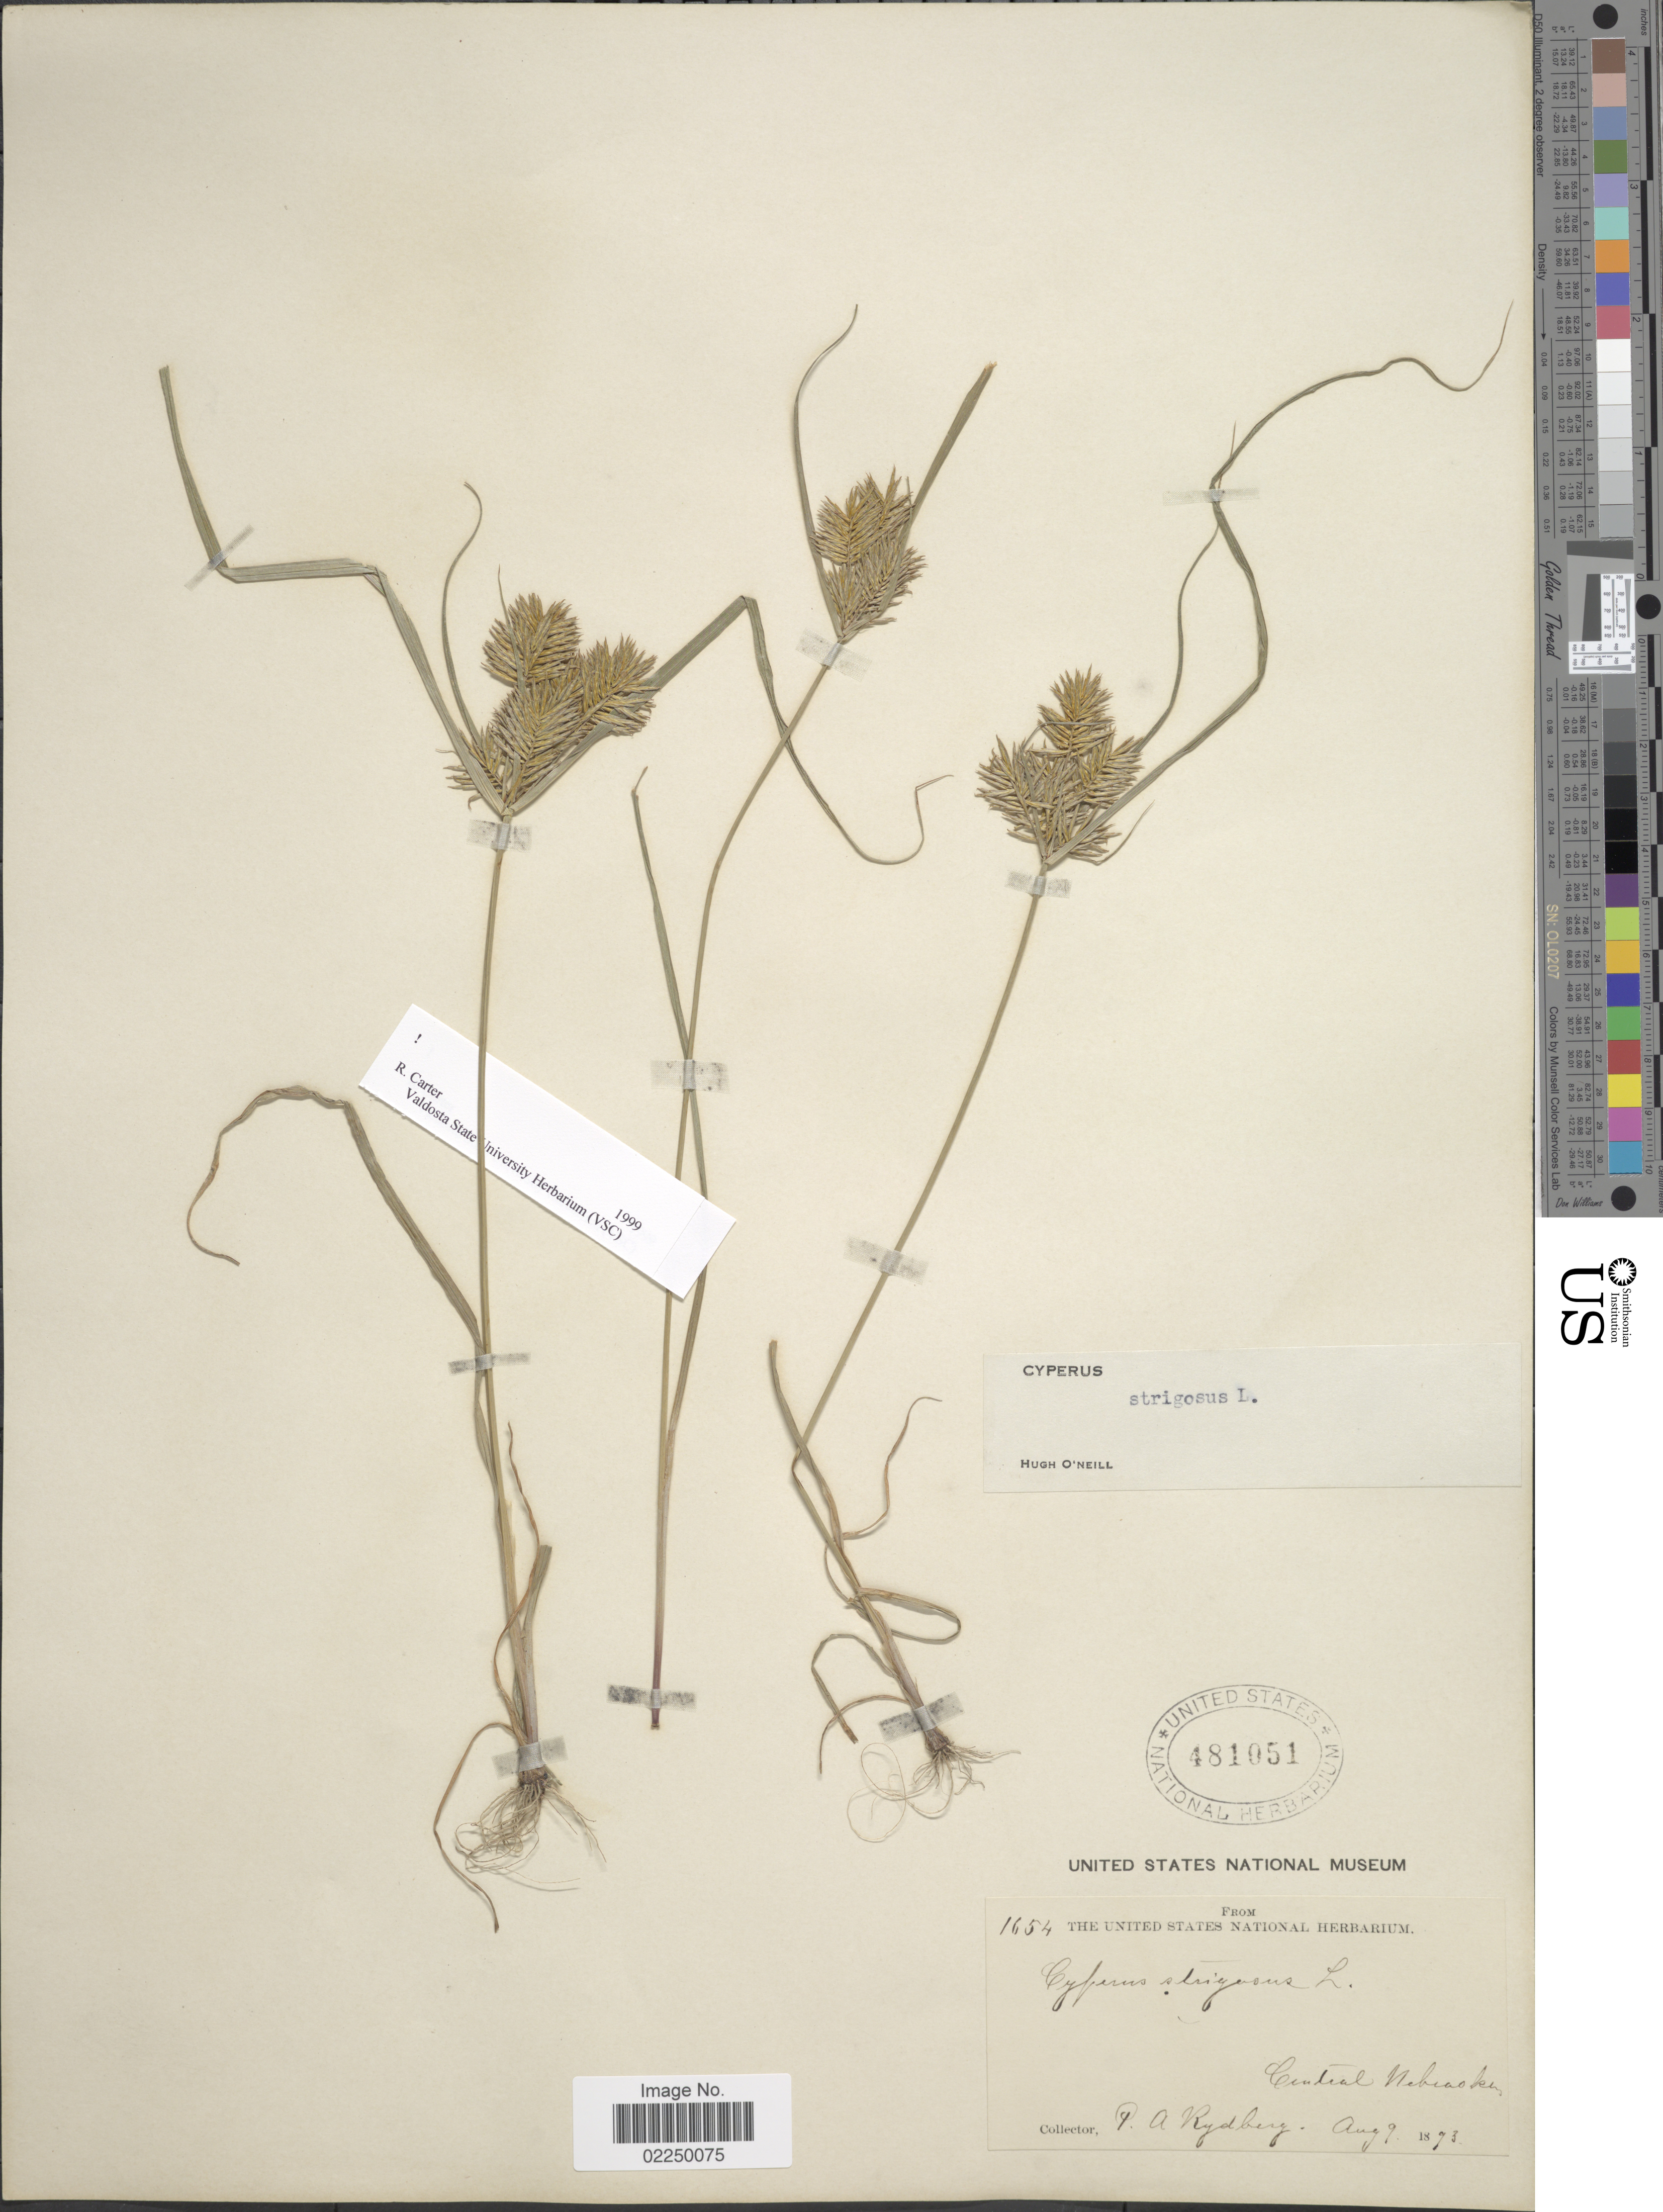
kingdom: Plantae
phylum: Tracheophyta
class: Liliopsida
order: Poales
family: Cyperaceae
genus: Cyperus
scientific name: Cyperus strigosus L.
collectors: P. A. Rydberg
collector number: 1654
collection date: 1893-08-09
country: United States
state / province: Nebraska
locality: Central Nebraska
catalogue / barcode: US 481051